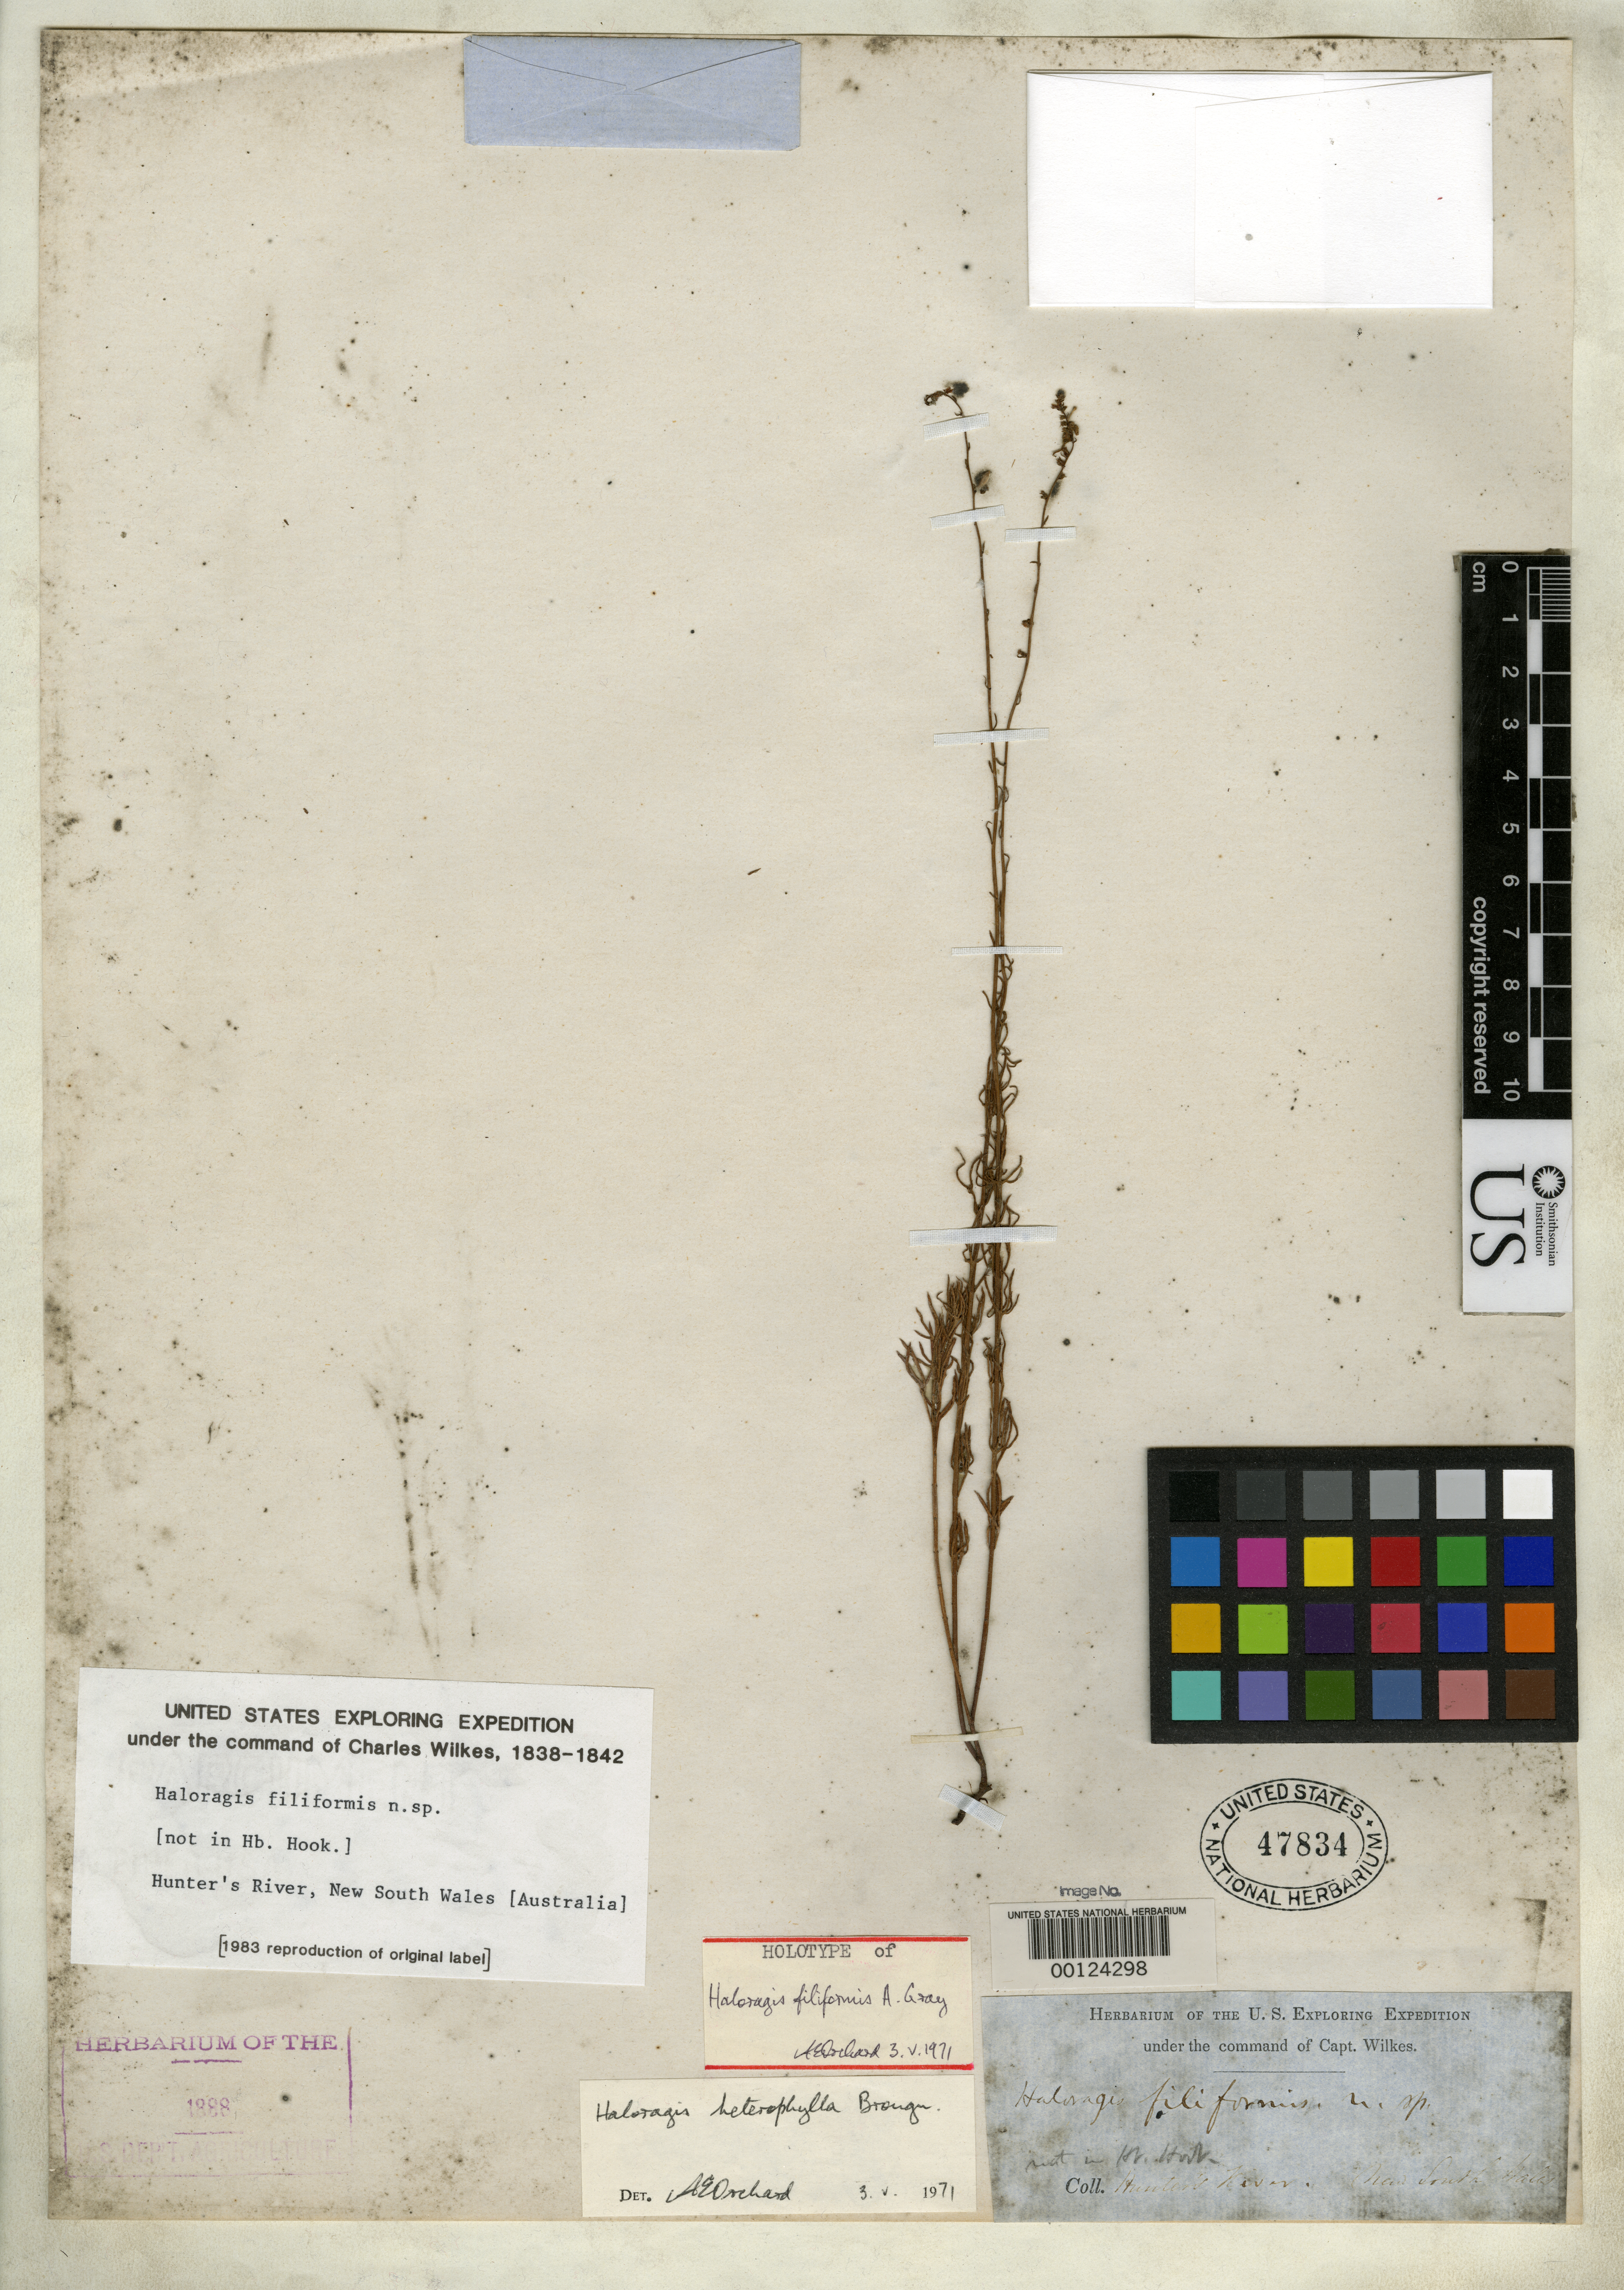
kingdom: Plantae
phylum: Tracheophyta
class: Magnoliopsida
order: Saxifragales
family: Haloragaceae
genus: Haloragis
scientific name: Haloragis filiformis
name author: A. Gray in Wilkes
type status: Holotype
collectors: Wilkes Explor. Exped.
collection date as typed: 1838 to -- --- 1842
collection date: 1838/1842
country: Australia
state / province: New South Wales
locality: Hunter's River.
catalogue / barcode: US 47834